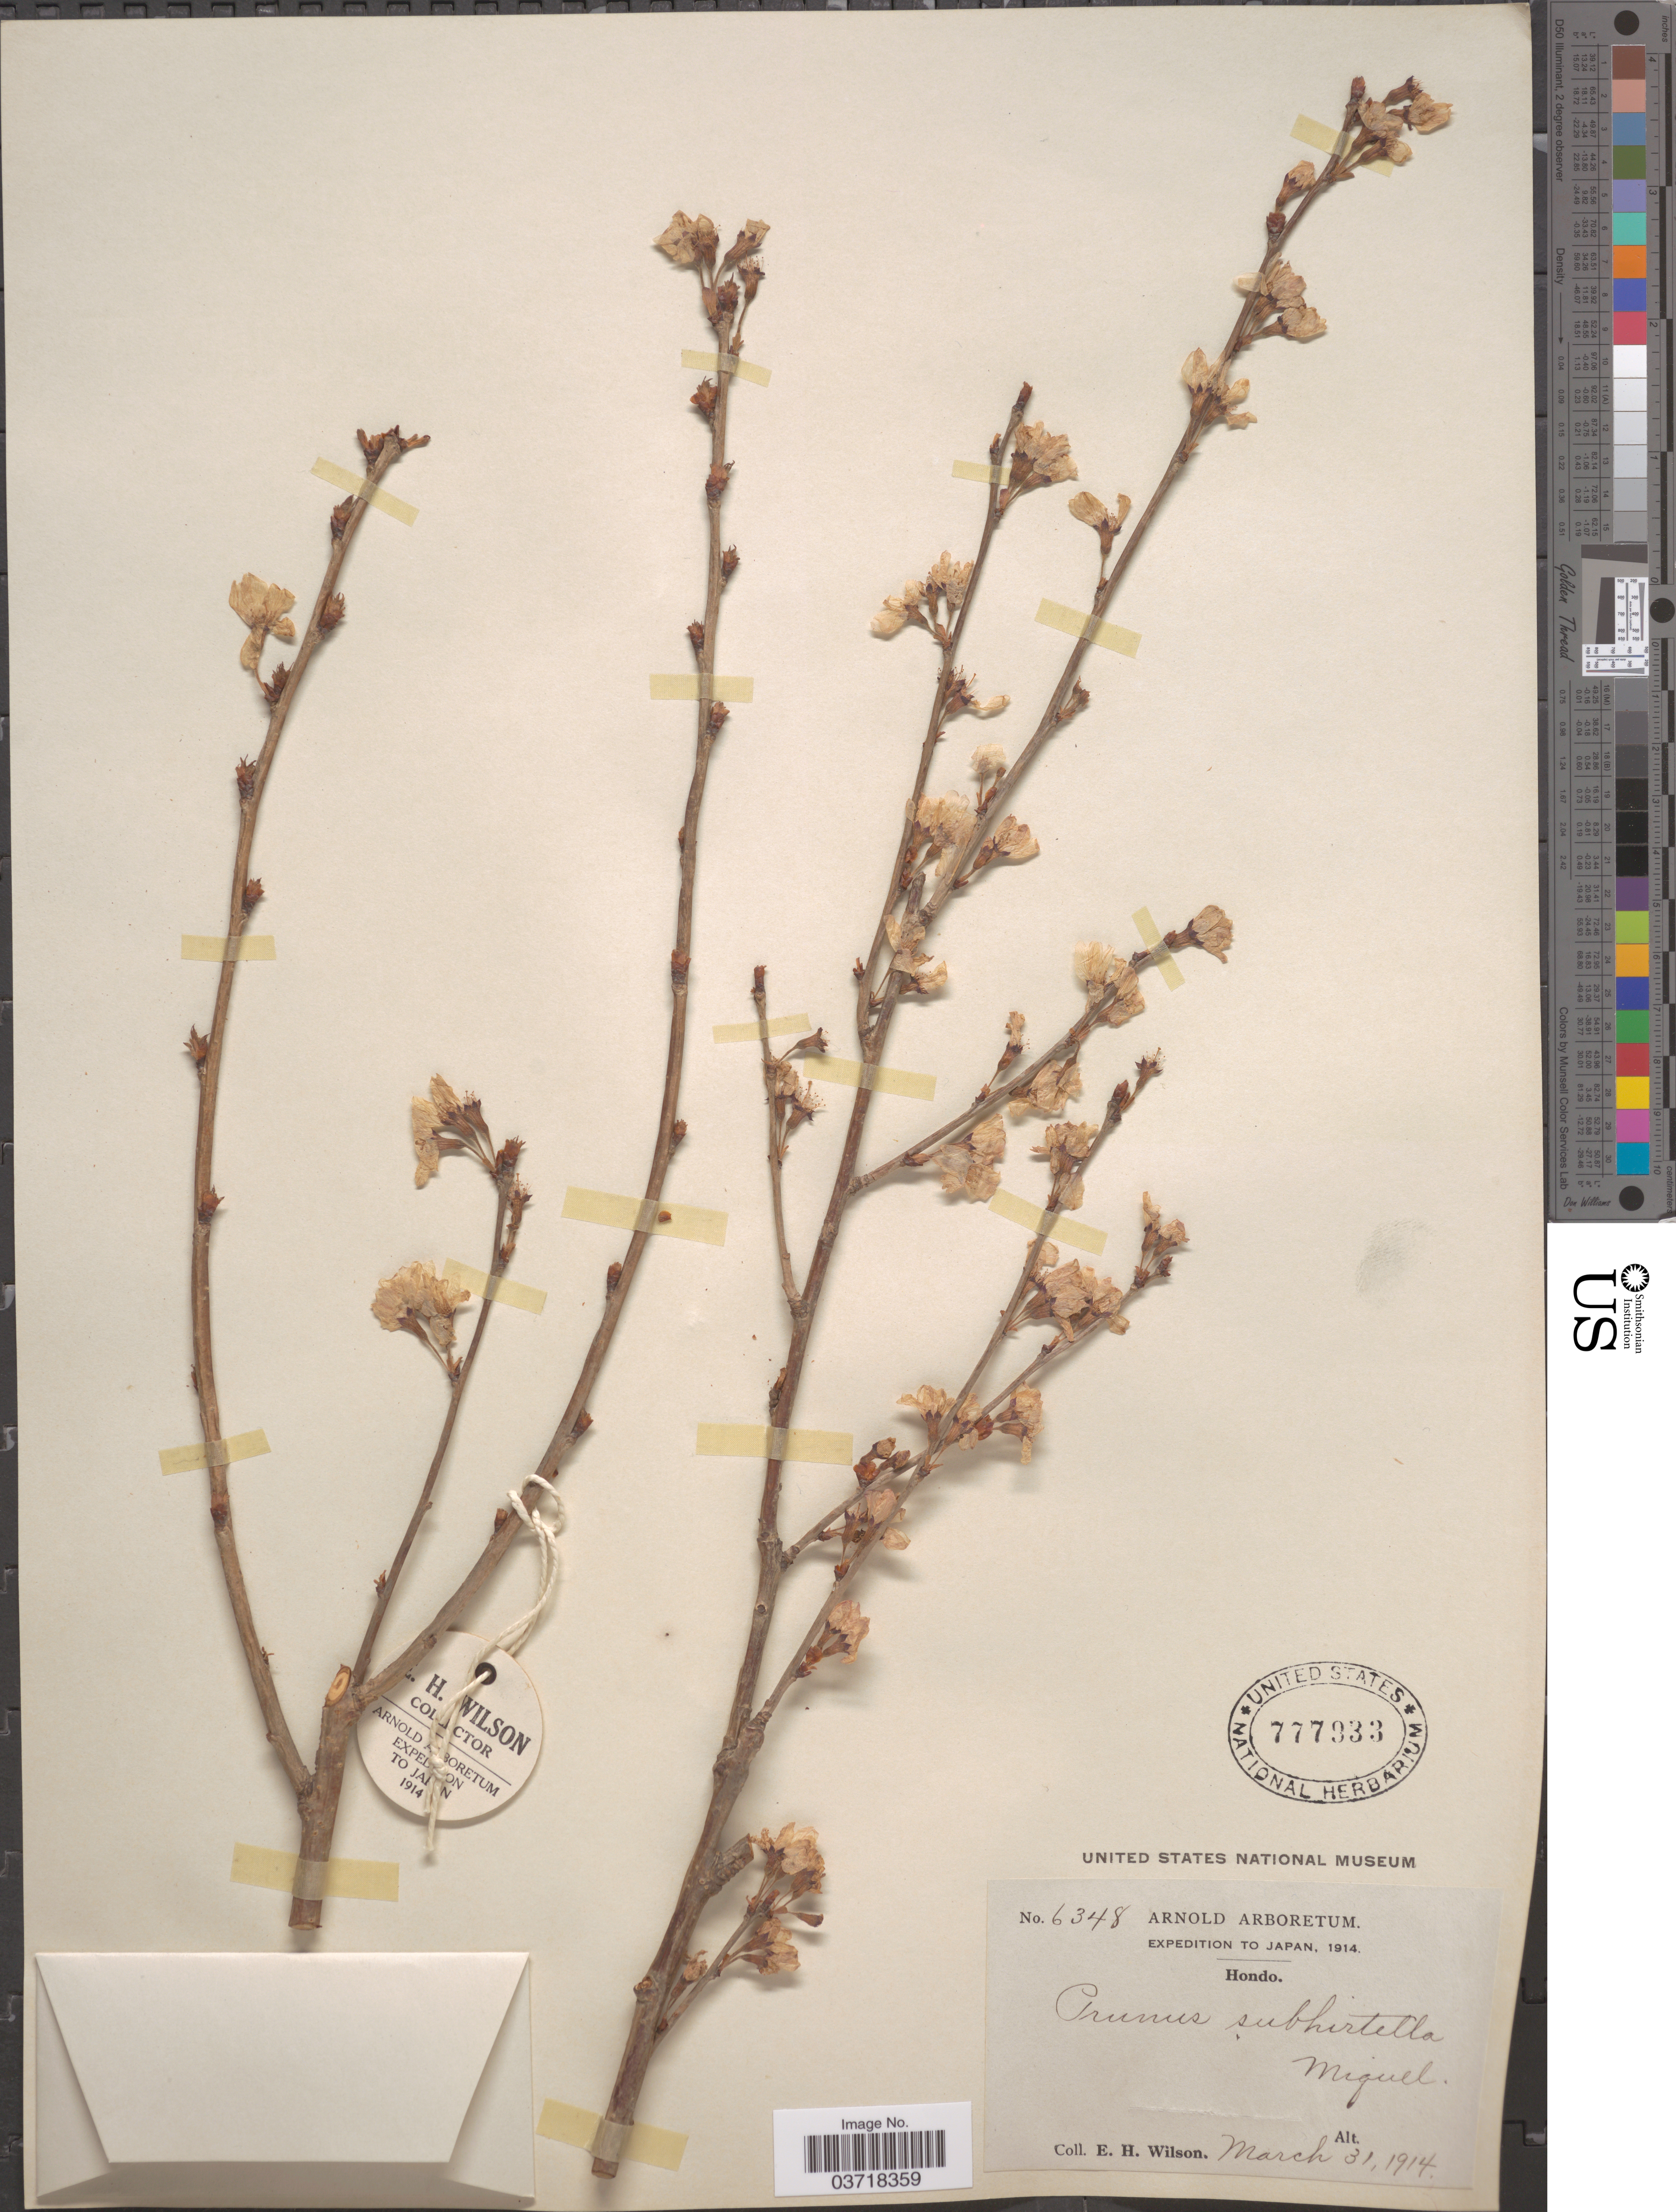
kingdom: Plantae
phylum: Tracheophyta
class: Magnoliopsida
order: Rosales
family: Rosaceae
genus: Prunus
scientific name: Prunus subhirtella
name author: Miq.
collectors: E. Wilson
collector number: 6348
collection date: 1914-03-31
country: Japan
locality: Hondo.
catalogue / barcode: US 777933